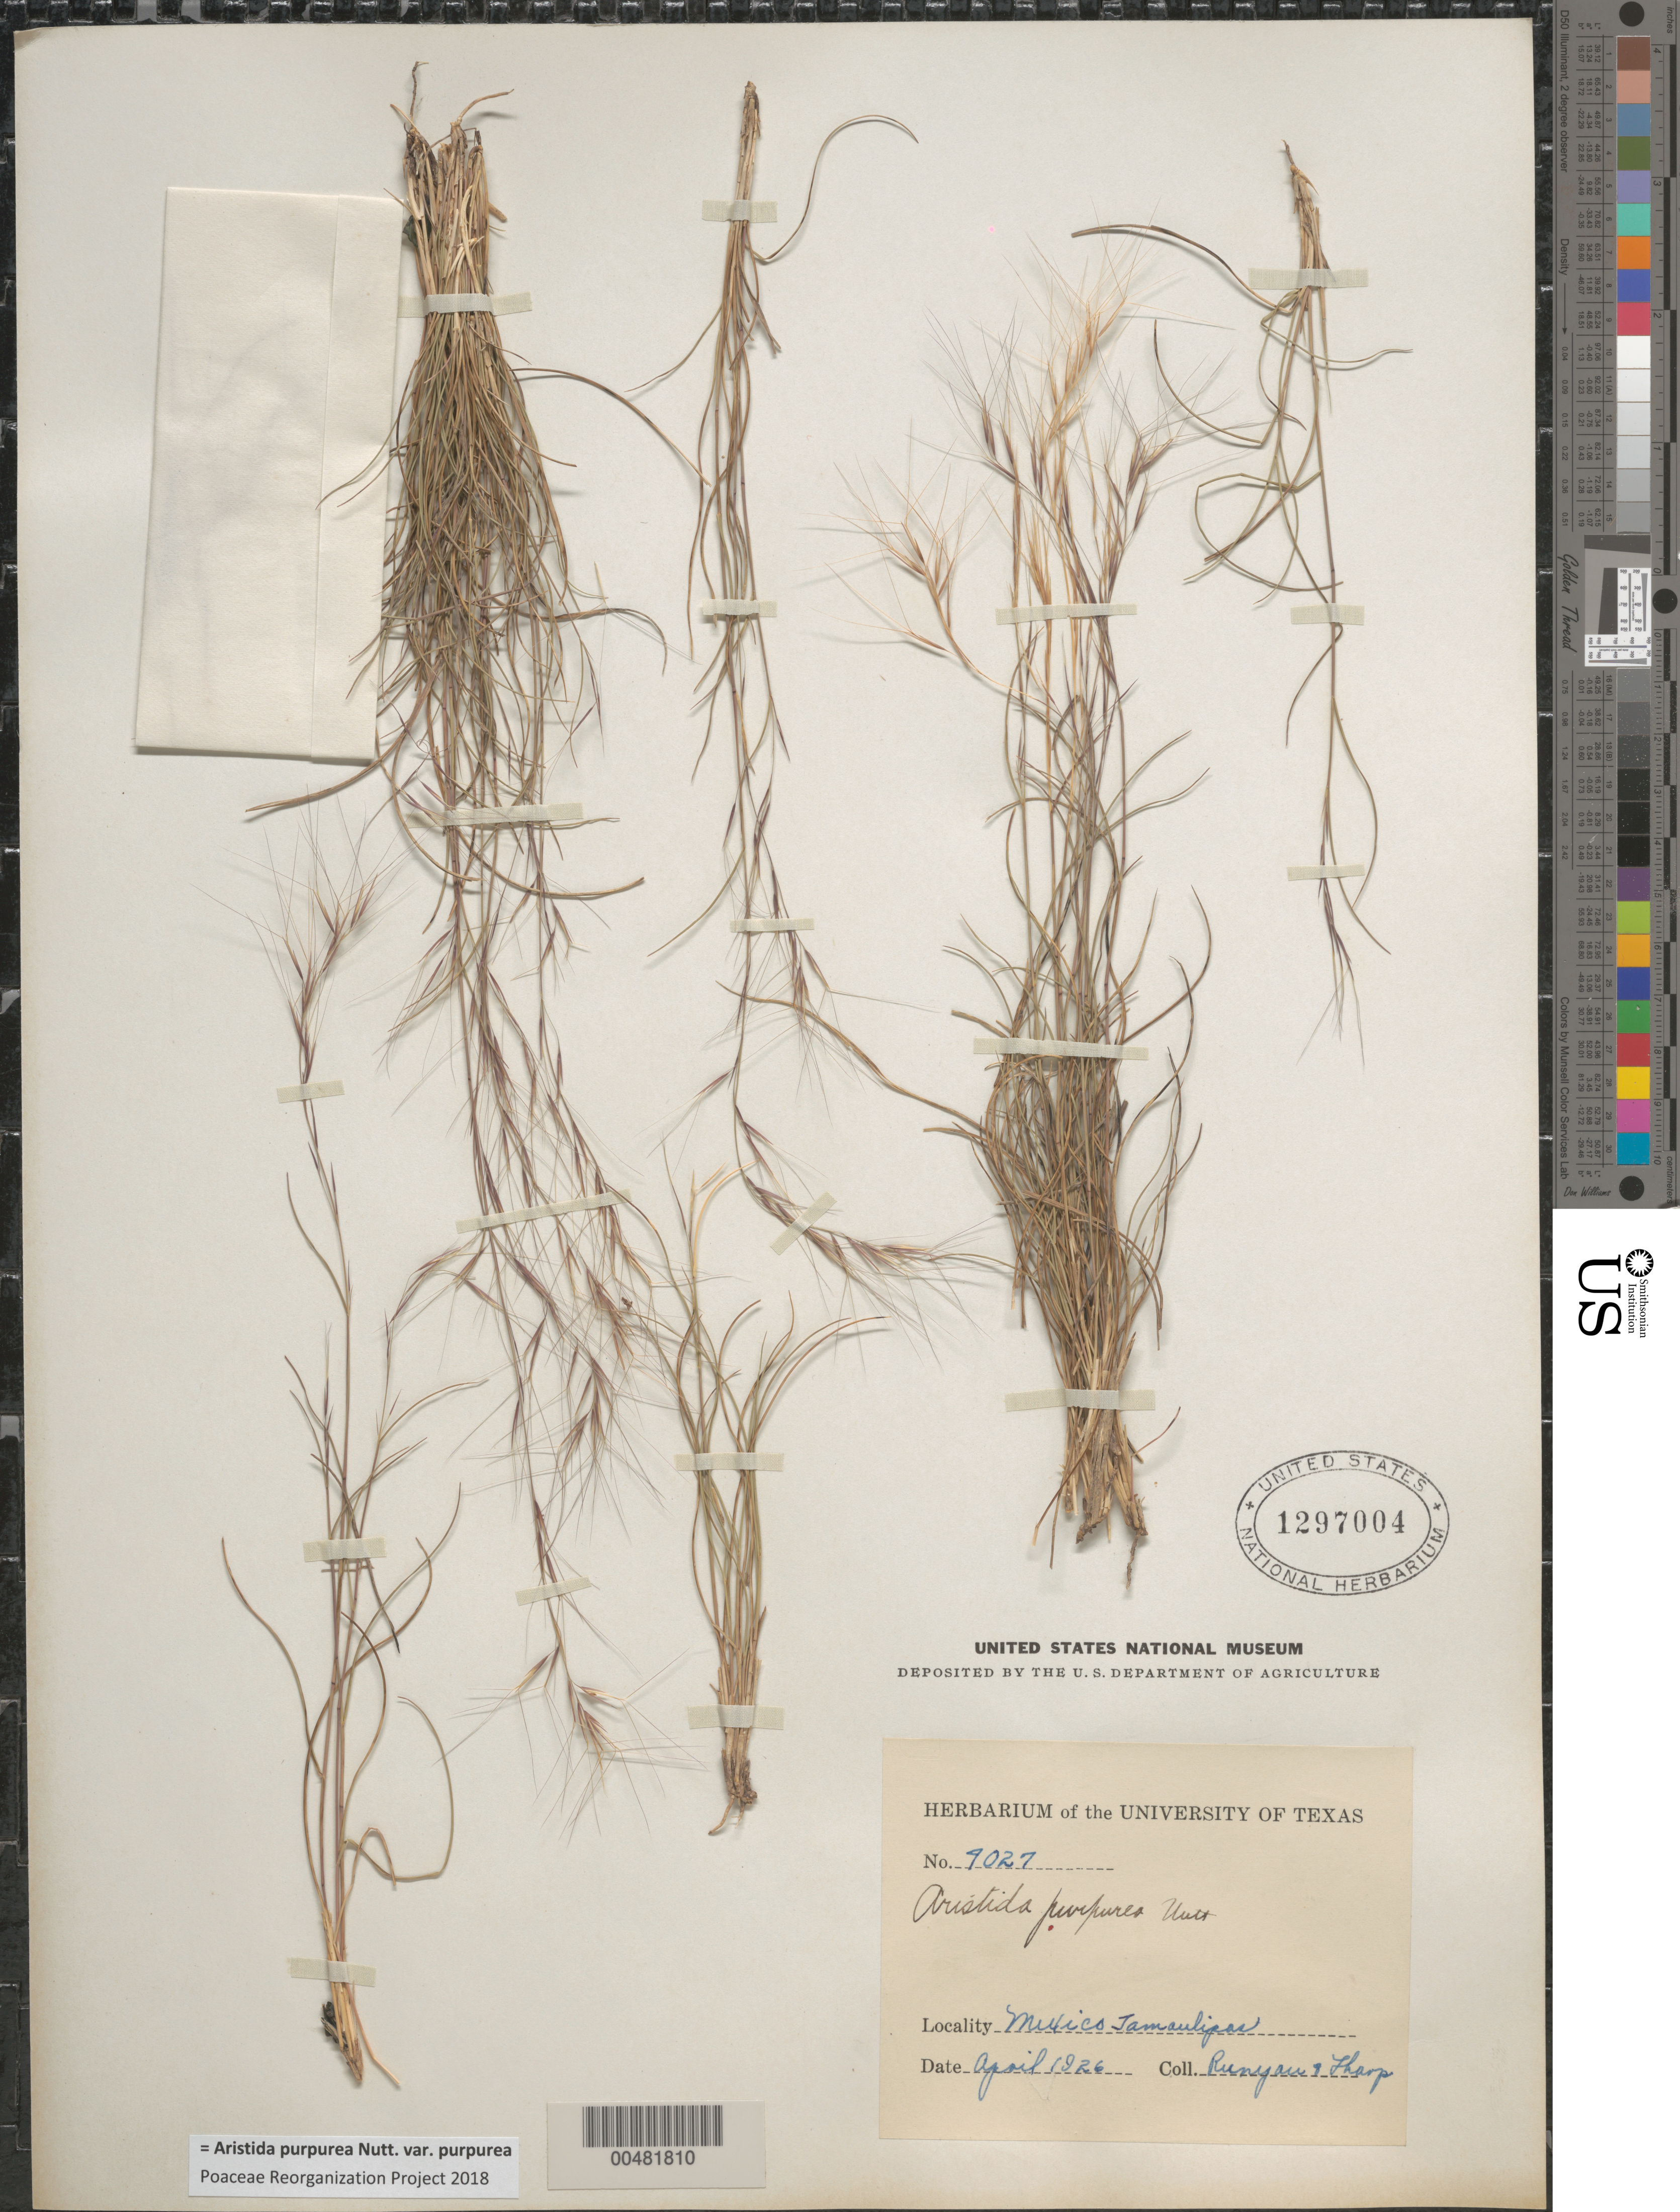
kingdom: Plantae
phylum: Tracheophyta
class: Liliopsida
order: Poales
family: Poaceae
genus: Aristida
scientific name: Aristida purpurea var. purpurea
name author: Nutt.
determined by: Poaceae Reorganization Project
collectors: -. Runyon & B. C. Tharp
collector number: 9027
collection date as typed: Apr 1926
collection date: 1926-04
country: Mexico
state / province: Tamaulipas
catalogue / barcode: US 1297004